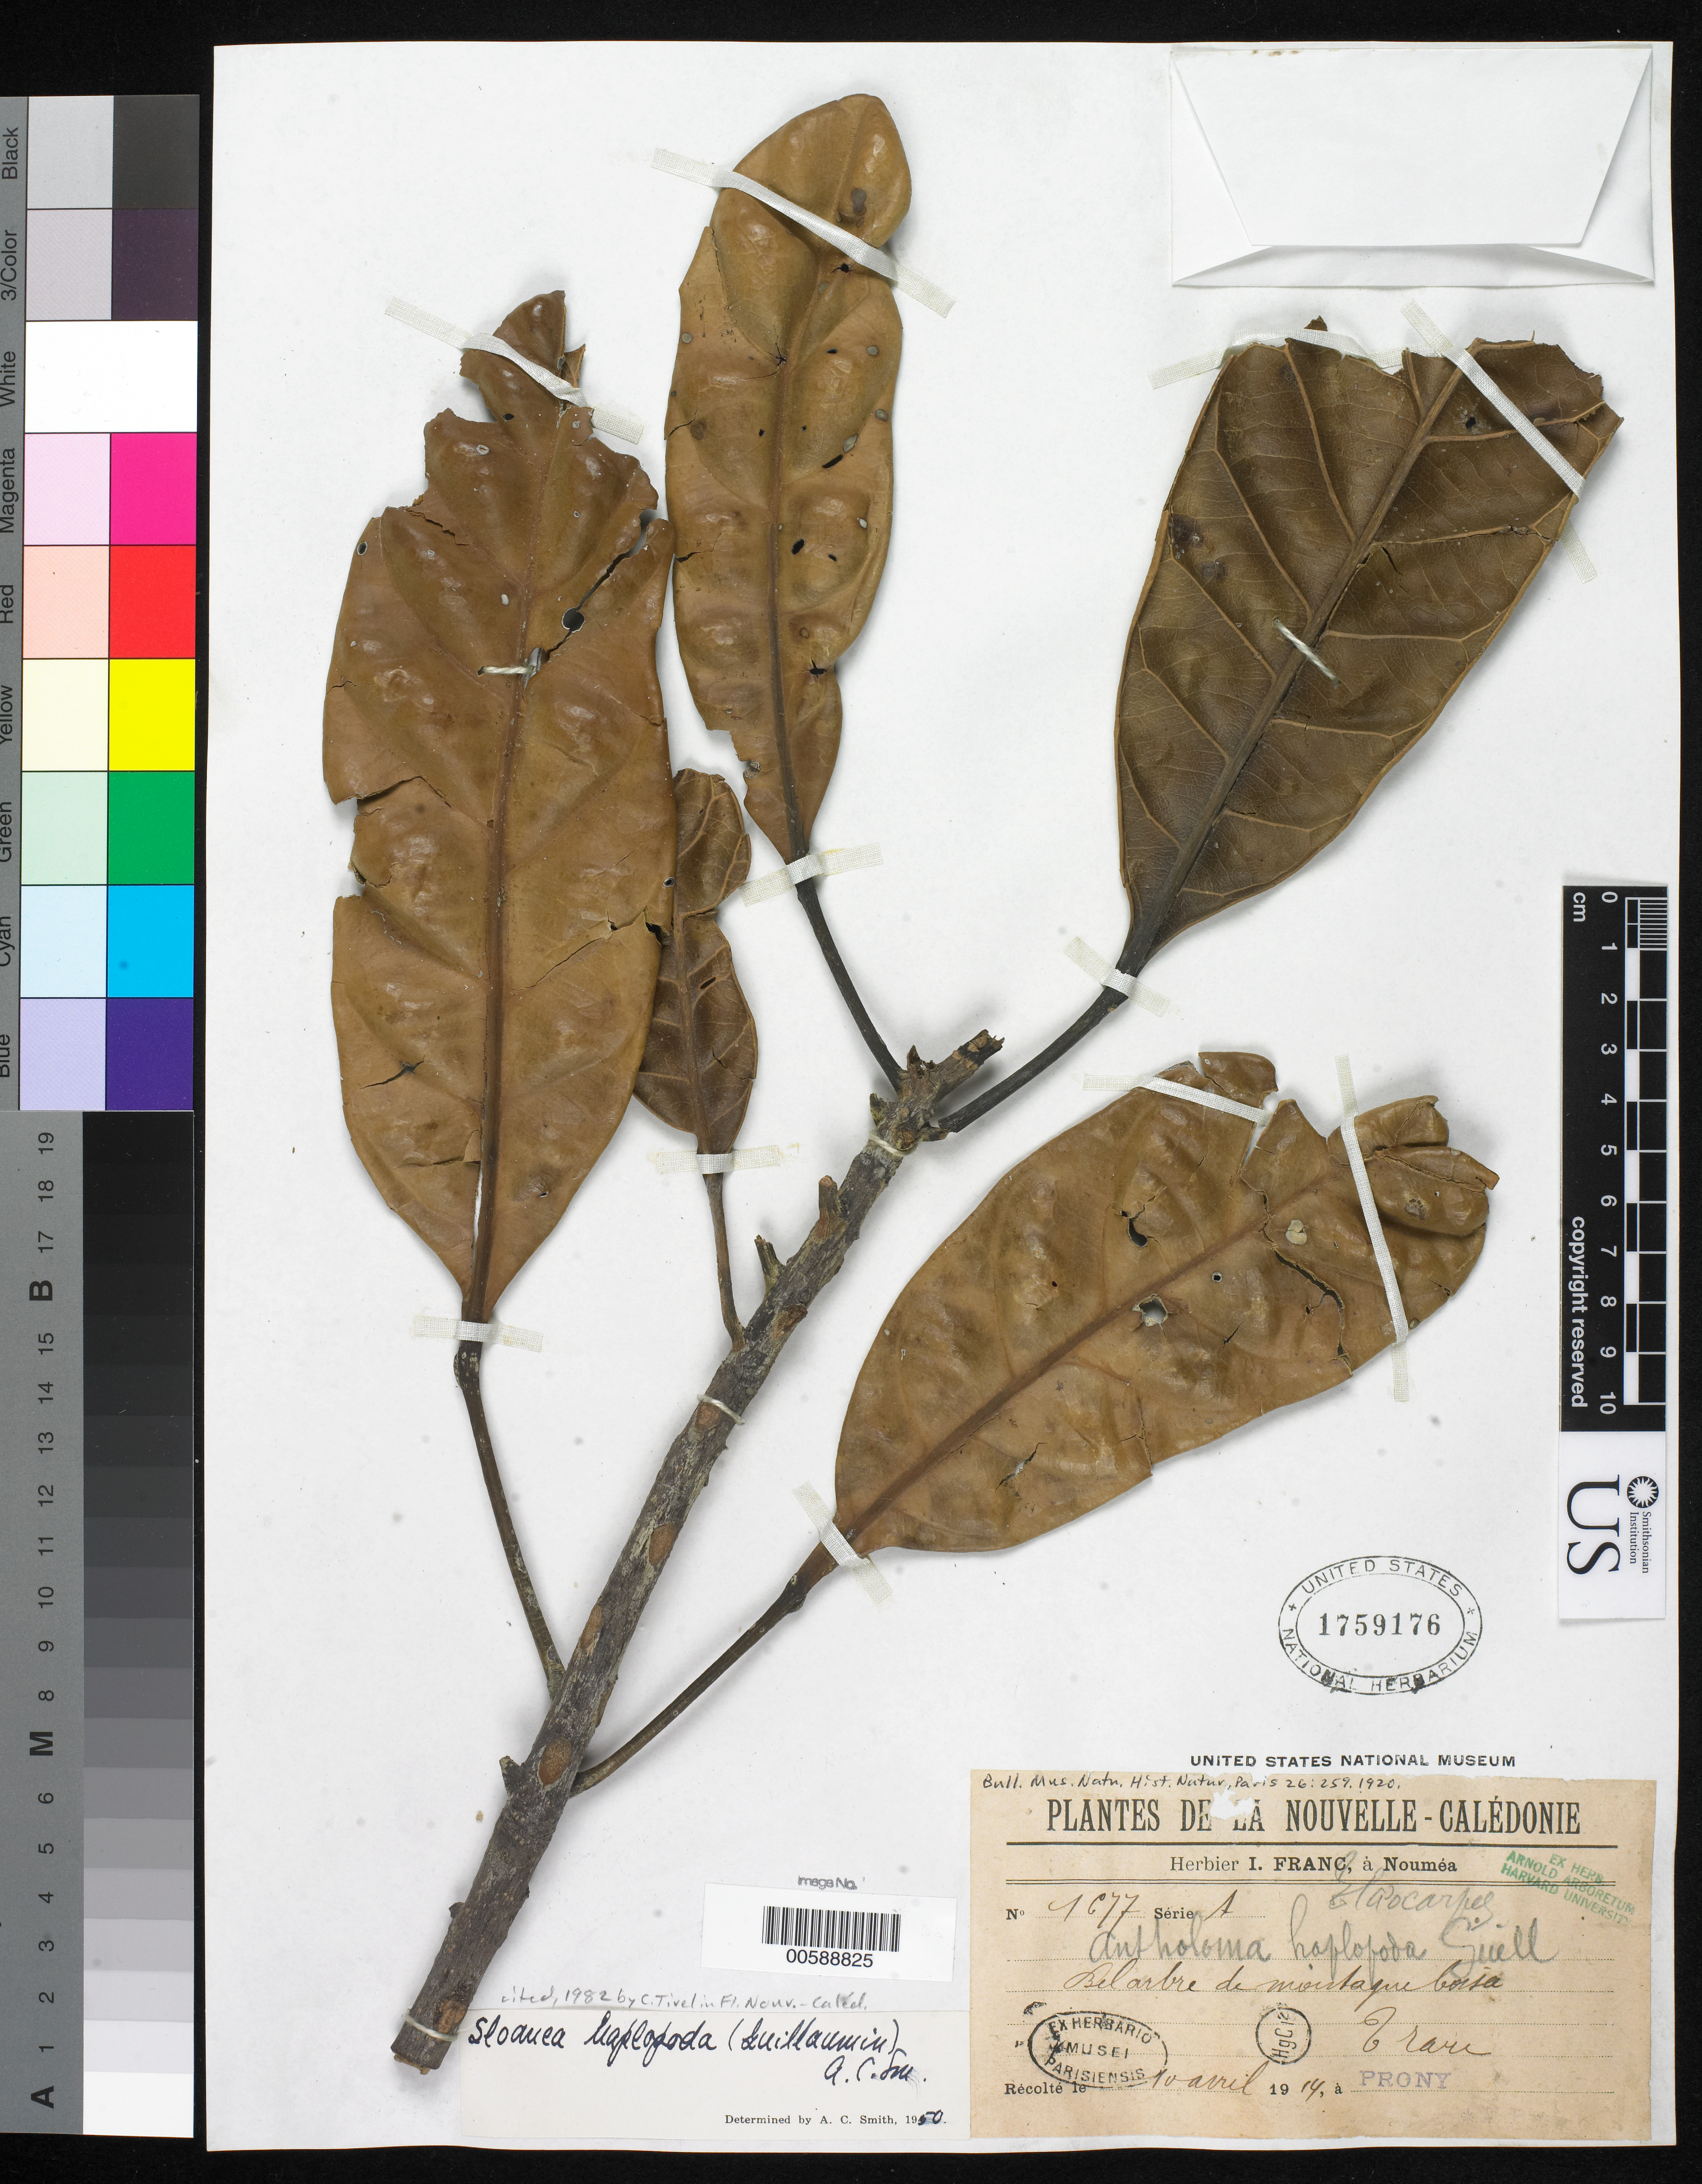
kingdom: Plantae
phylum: Tracheophyta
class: Magnoliopsida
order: Oxalidales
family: Elaeocarpaceae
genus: Antholoma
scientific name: Antholoma haplopoda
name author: Guillaumin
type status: Isotype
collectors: I. Franc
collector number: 1677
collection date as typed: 10 Apr 1914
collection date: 1914-04-10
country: New Caledonia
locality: Bel arbre de Montagne Bosia.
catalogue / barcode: US 1759176